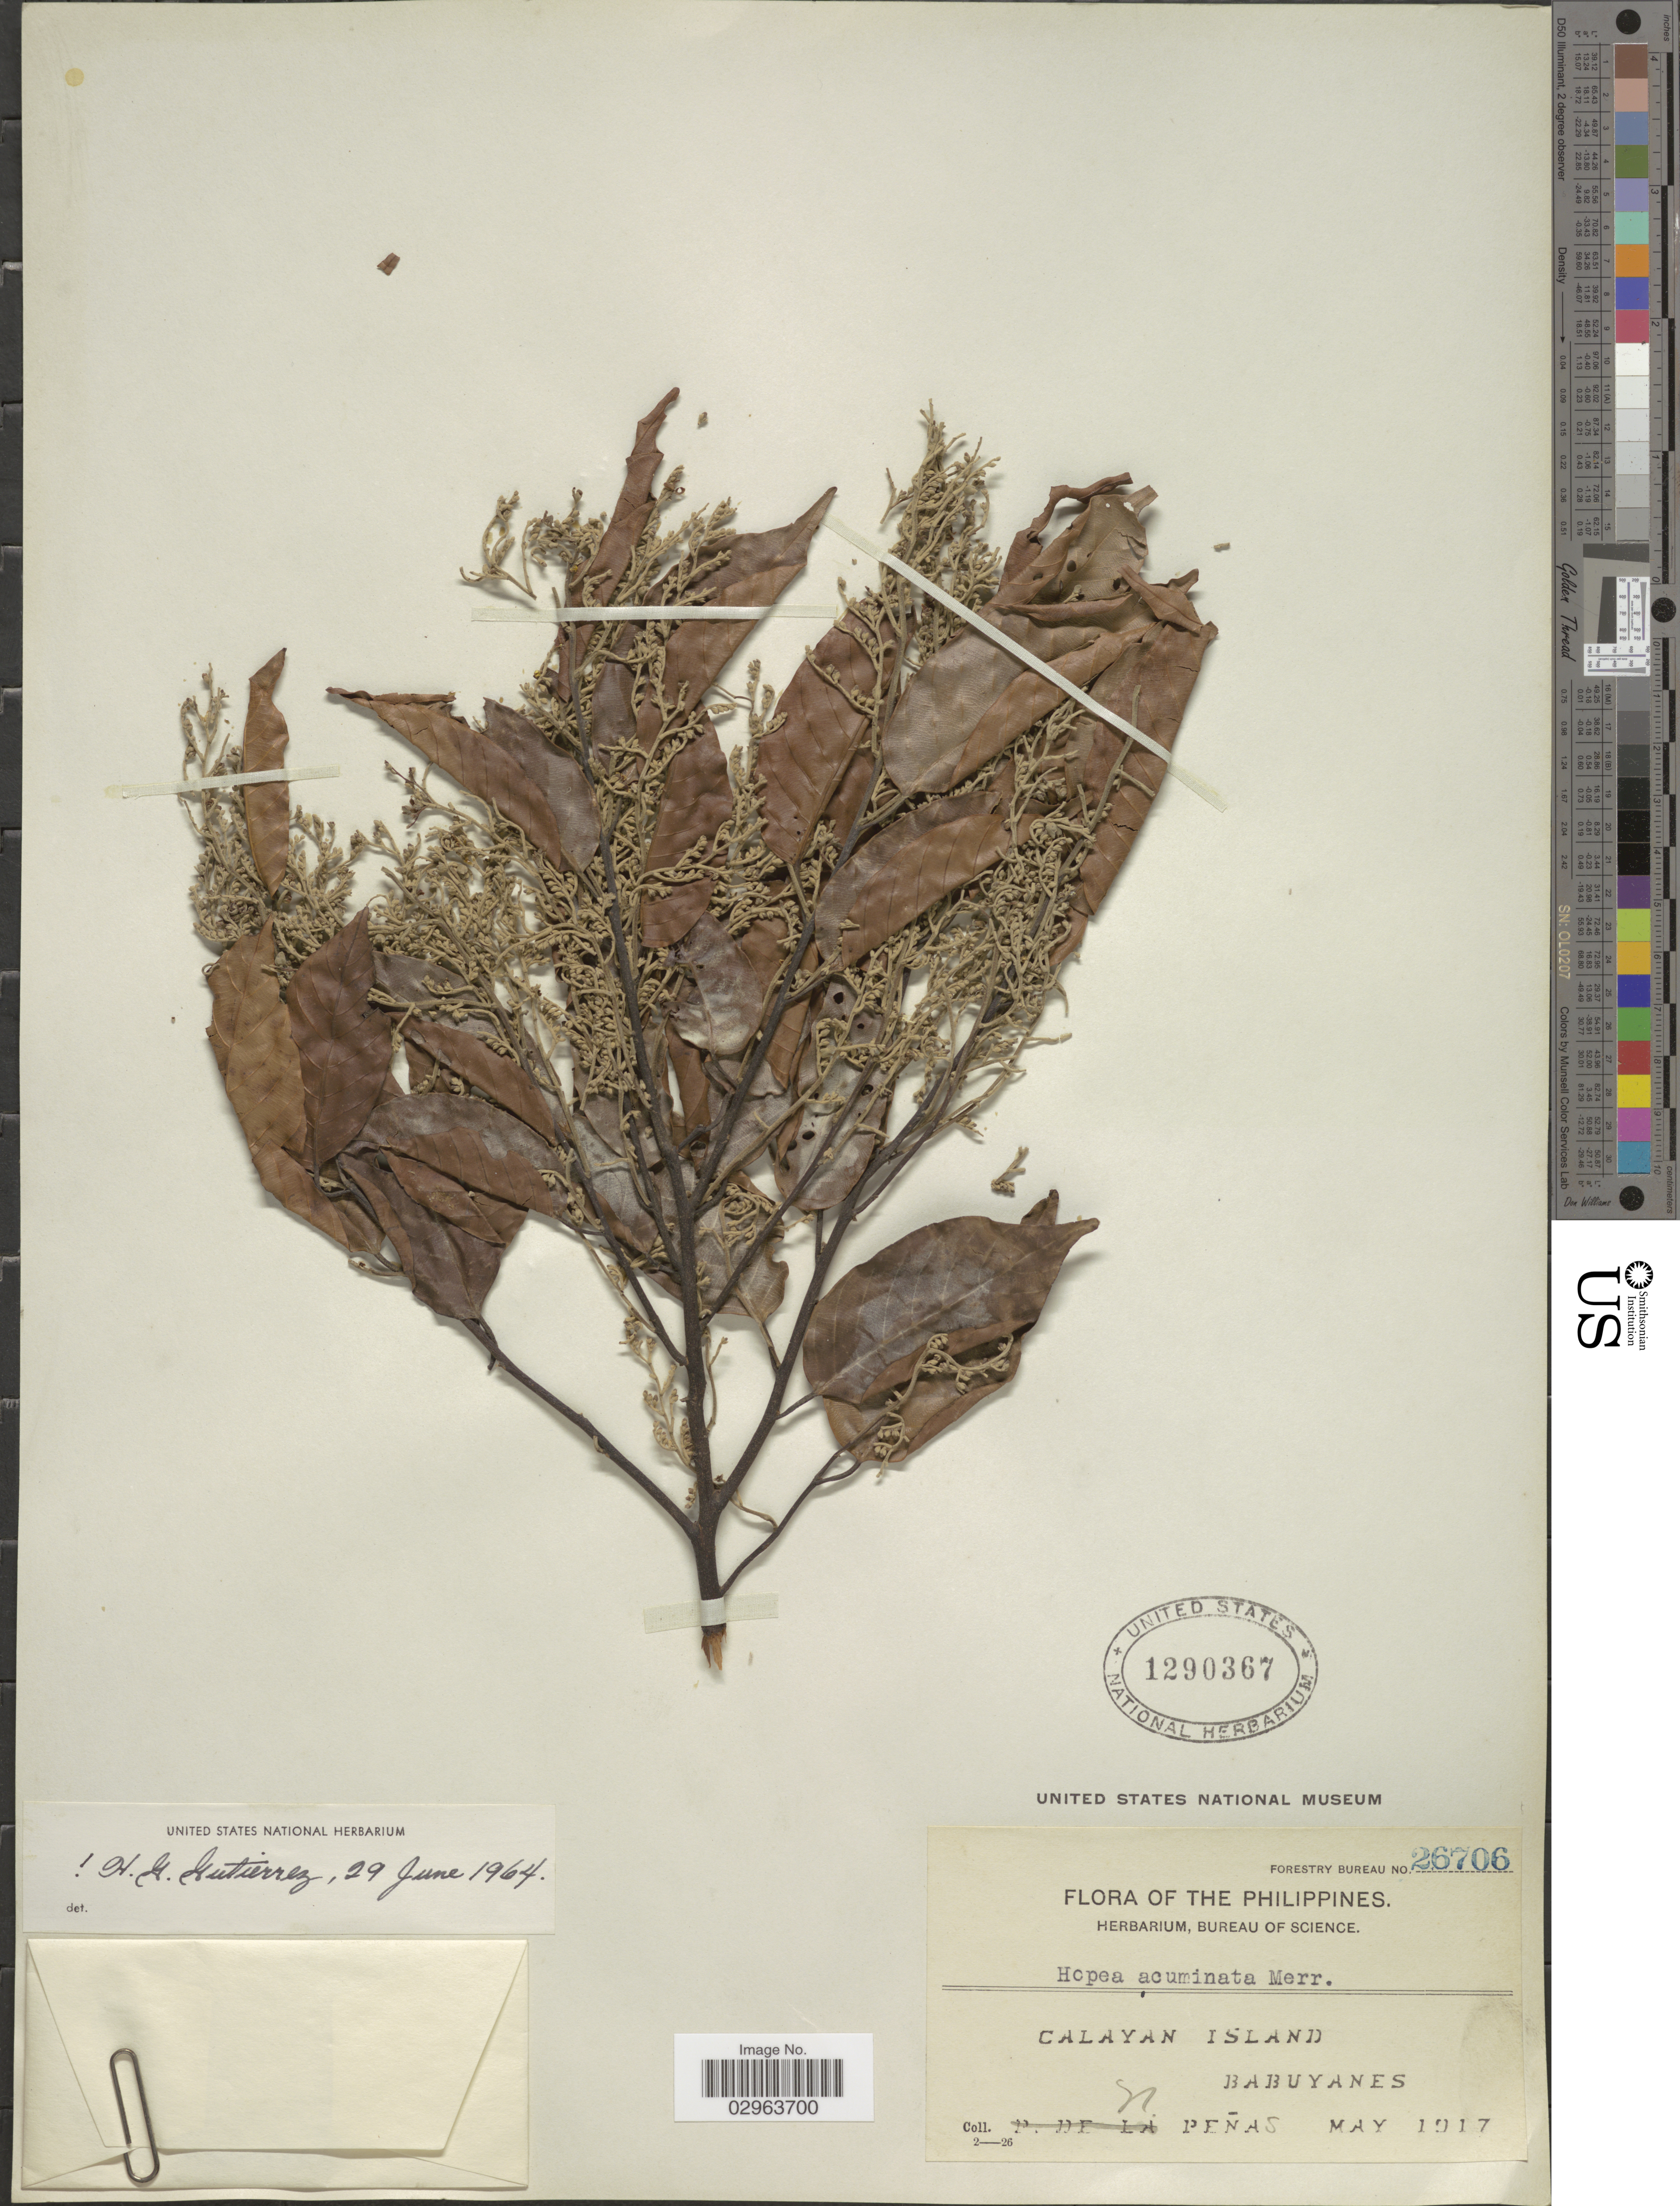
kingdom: Plantae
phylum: Tracheophyta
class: Magnoliopsida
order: Malvales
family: Dipterocarpaceae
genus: Hopea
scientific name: Hopea acuminata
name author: Merr.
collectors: N. Penas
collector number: Forestry Bureau 26706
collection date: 1917-05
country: Philippines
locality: Calayan Island Babuyanes.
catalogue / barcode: US 1290367